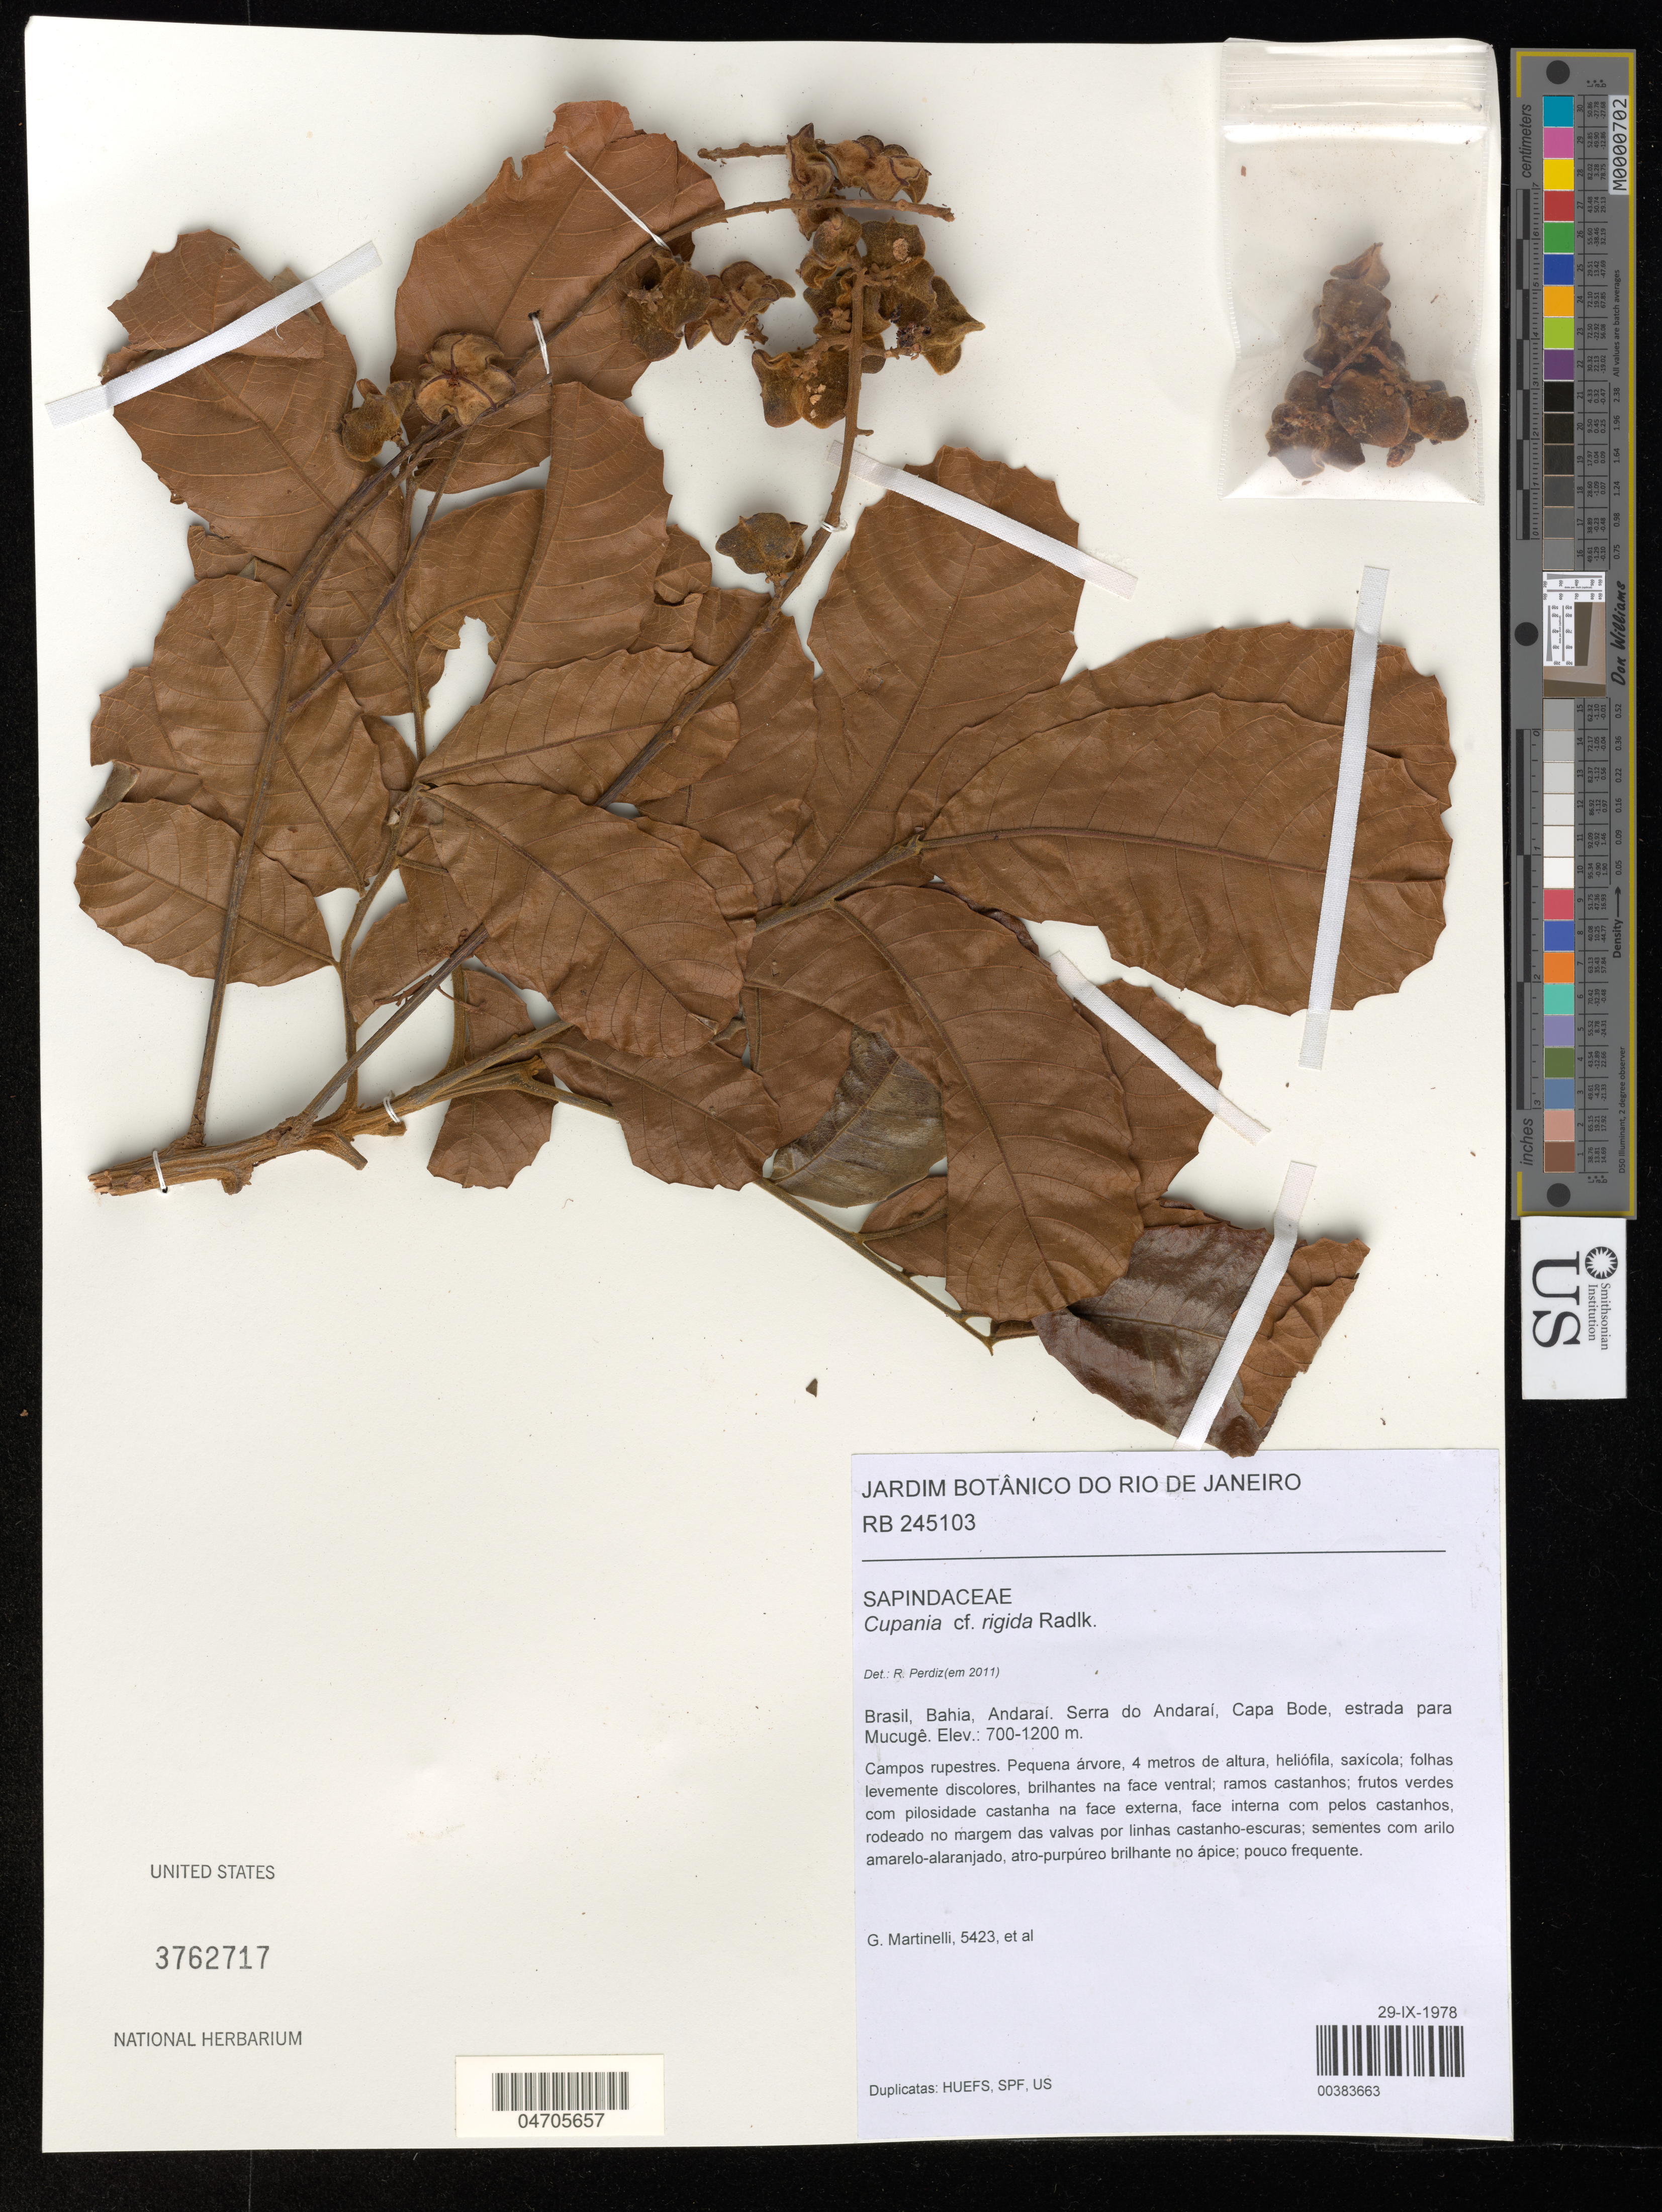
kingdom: Plantae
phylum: Tracheophyta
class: Magnoliopsida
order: Sapindales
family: Sapindaceae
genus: Cupania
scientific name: Cupania rigida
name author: Radlk.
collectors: G. Martinelli & et al.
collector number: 5423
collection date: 1978-09-29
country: Brazil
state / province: Bahia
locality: Andaraí. Serra do Andaraí, Capa Bode, estrada para Mucugê.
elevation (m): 700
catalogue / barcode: US 3762717